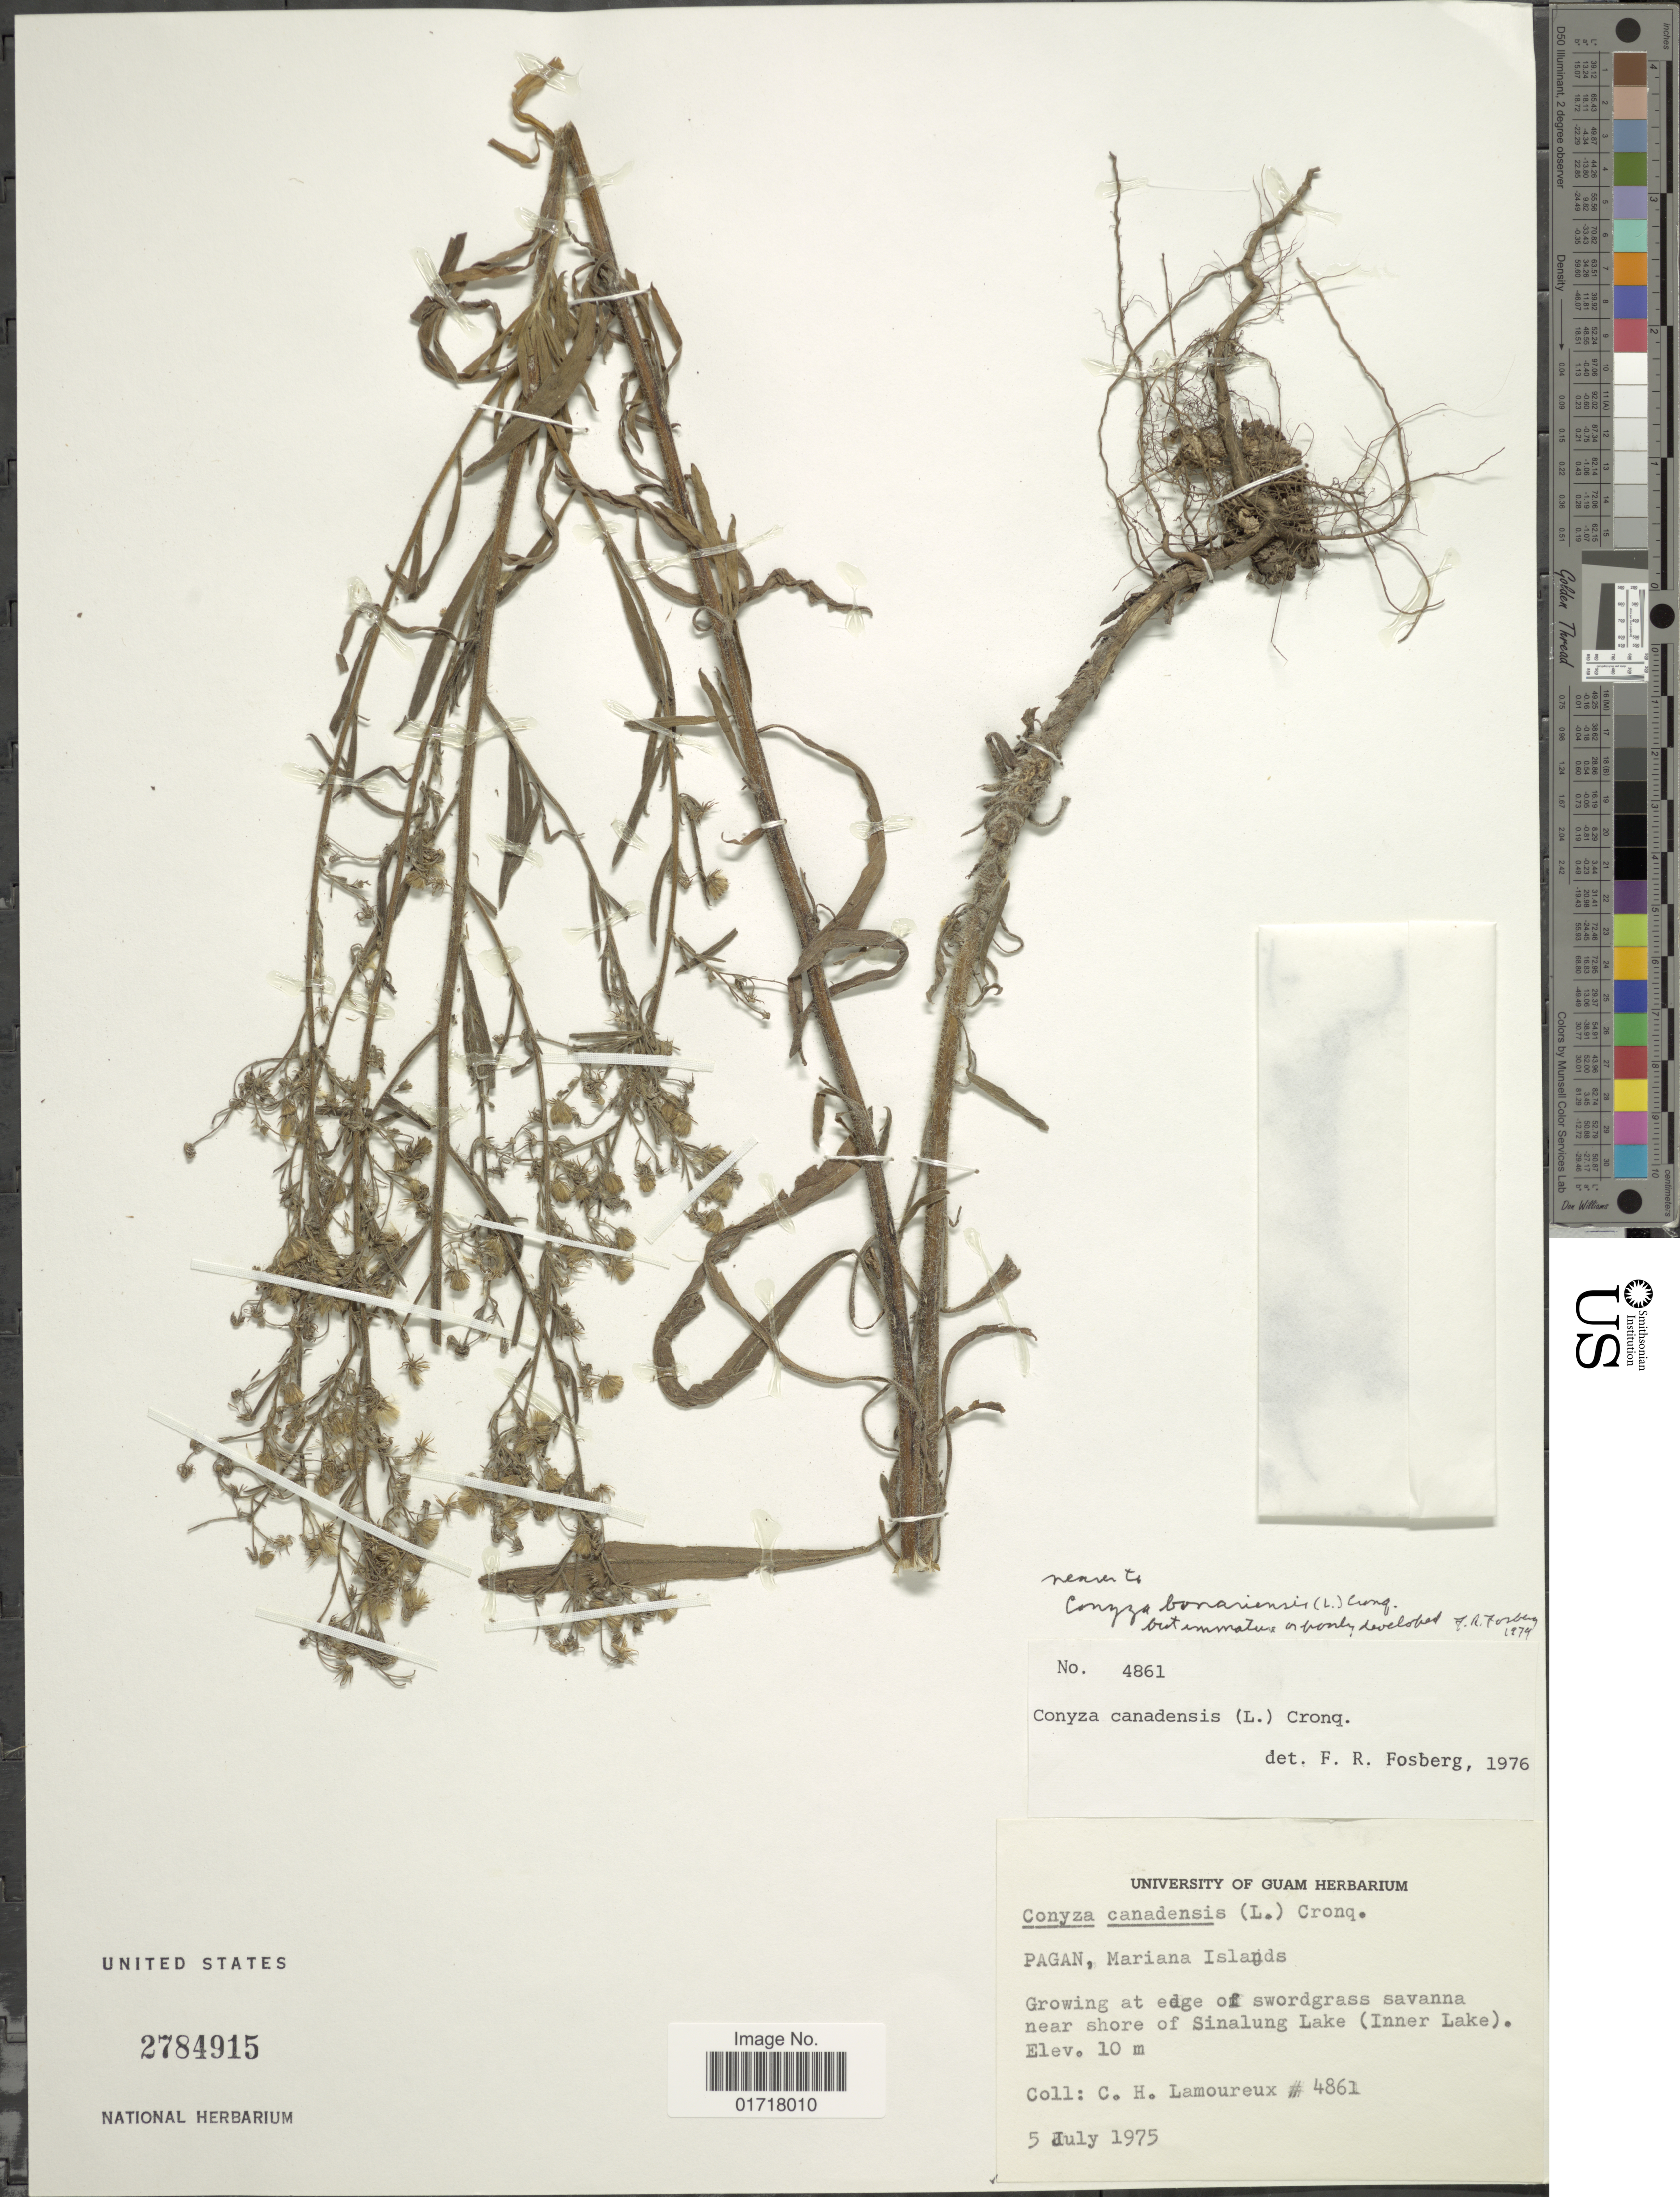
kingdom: Plantae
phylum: Tracheophyta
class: Magnoliopsida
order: Asterales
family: Asteraceae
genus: Erigeron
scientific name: Erigeron bonariensis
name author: L.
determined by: Wagner, W. L., (BOT), Smithsonian Institution - National Museum of Natural History (UNITED STATES)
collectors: C. H. Lamoureux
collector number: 4861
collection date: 1975-07-05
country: Northern Mariana Islands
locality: Pagan, Mariana Islands, Growing at edge of swordgrass savanna near shore of Sinalung Lake (Inner Lake)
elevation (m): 10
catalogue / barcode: US 2784915